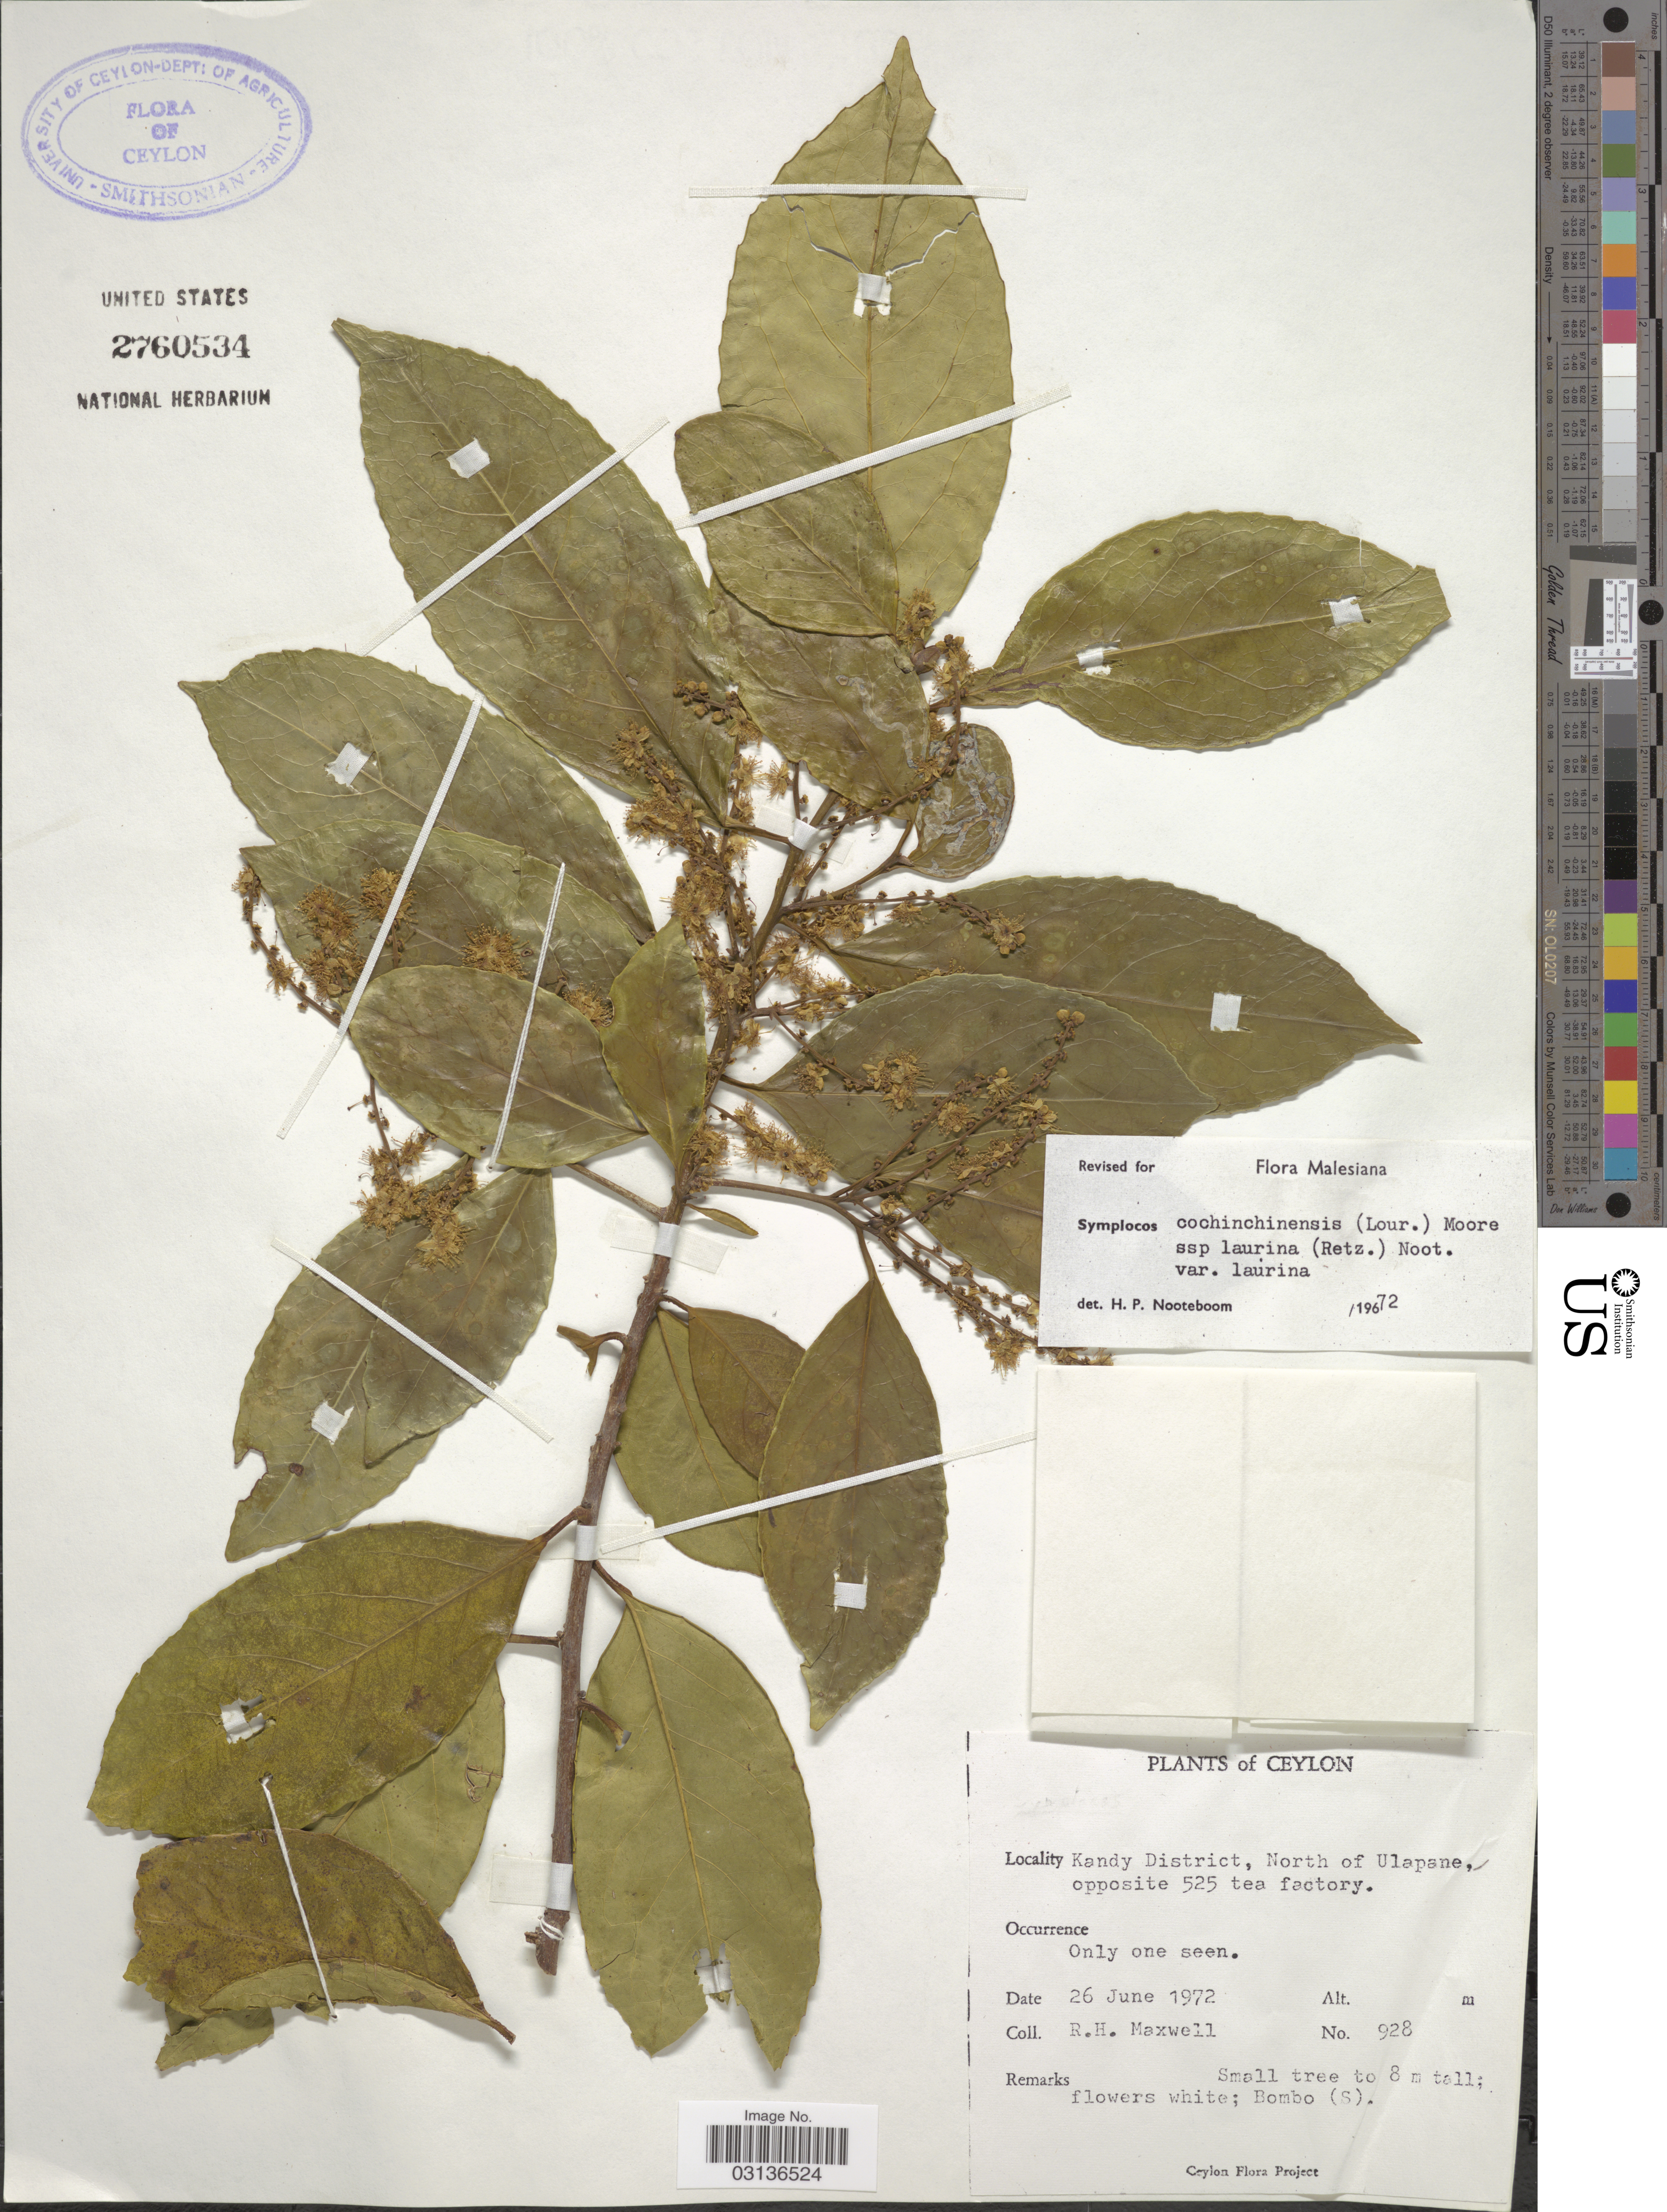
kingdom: Plantae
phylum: Tracheophyta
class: Magnoliopsida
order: Ericales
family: Symplocaceae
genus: Symplocos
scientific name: Symplocos cochinchinensis subsp. laurina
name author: (Retz.) Noot.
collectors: R. Maxwell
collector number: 928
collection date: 1972-06-26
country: Sri Lanka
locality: Ceylon. Kandy District, North of Ulapane, opposite 525 tea factory.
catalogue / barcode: US 2760534